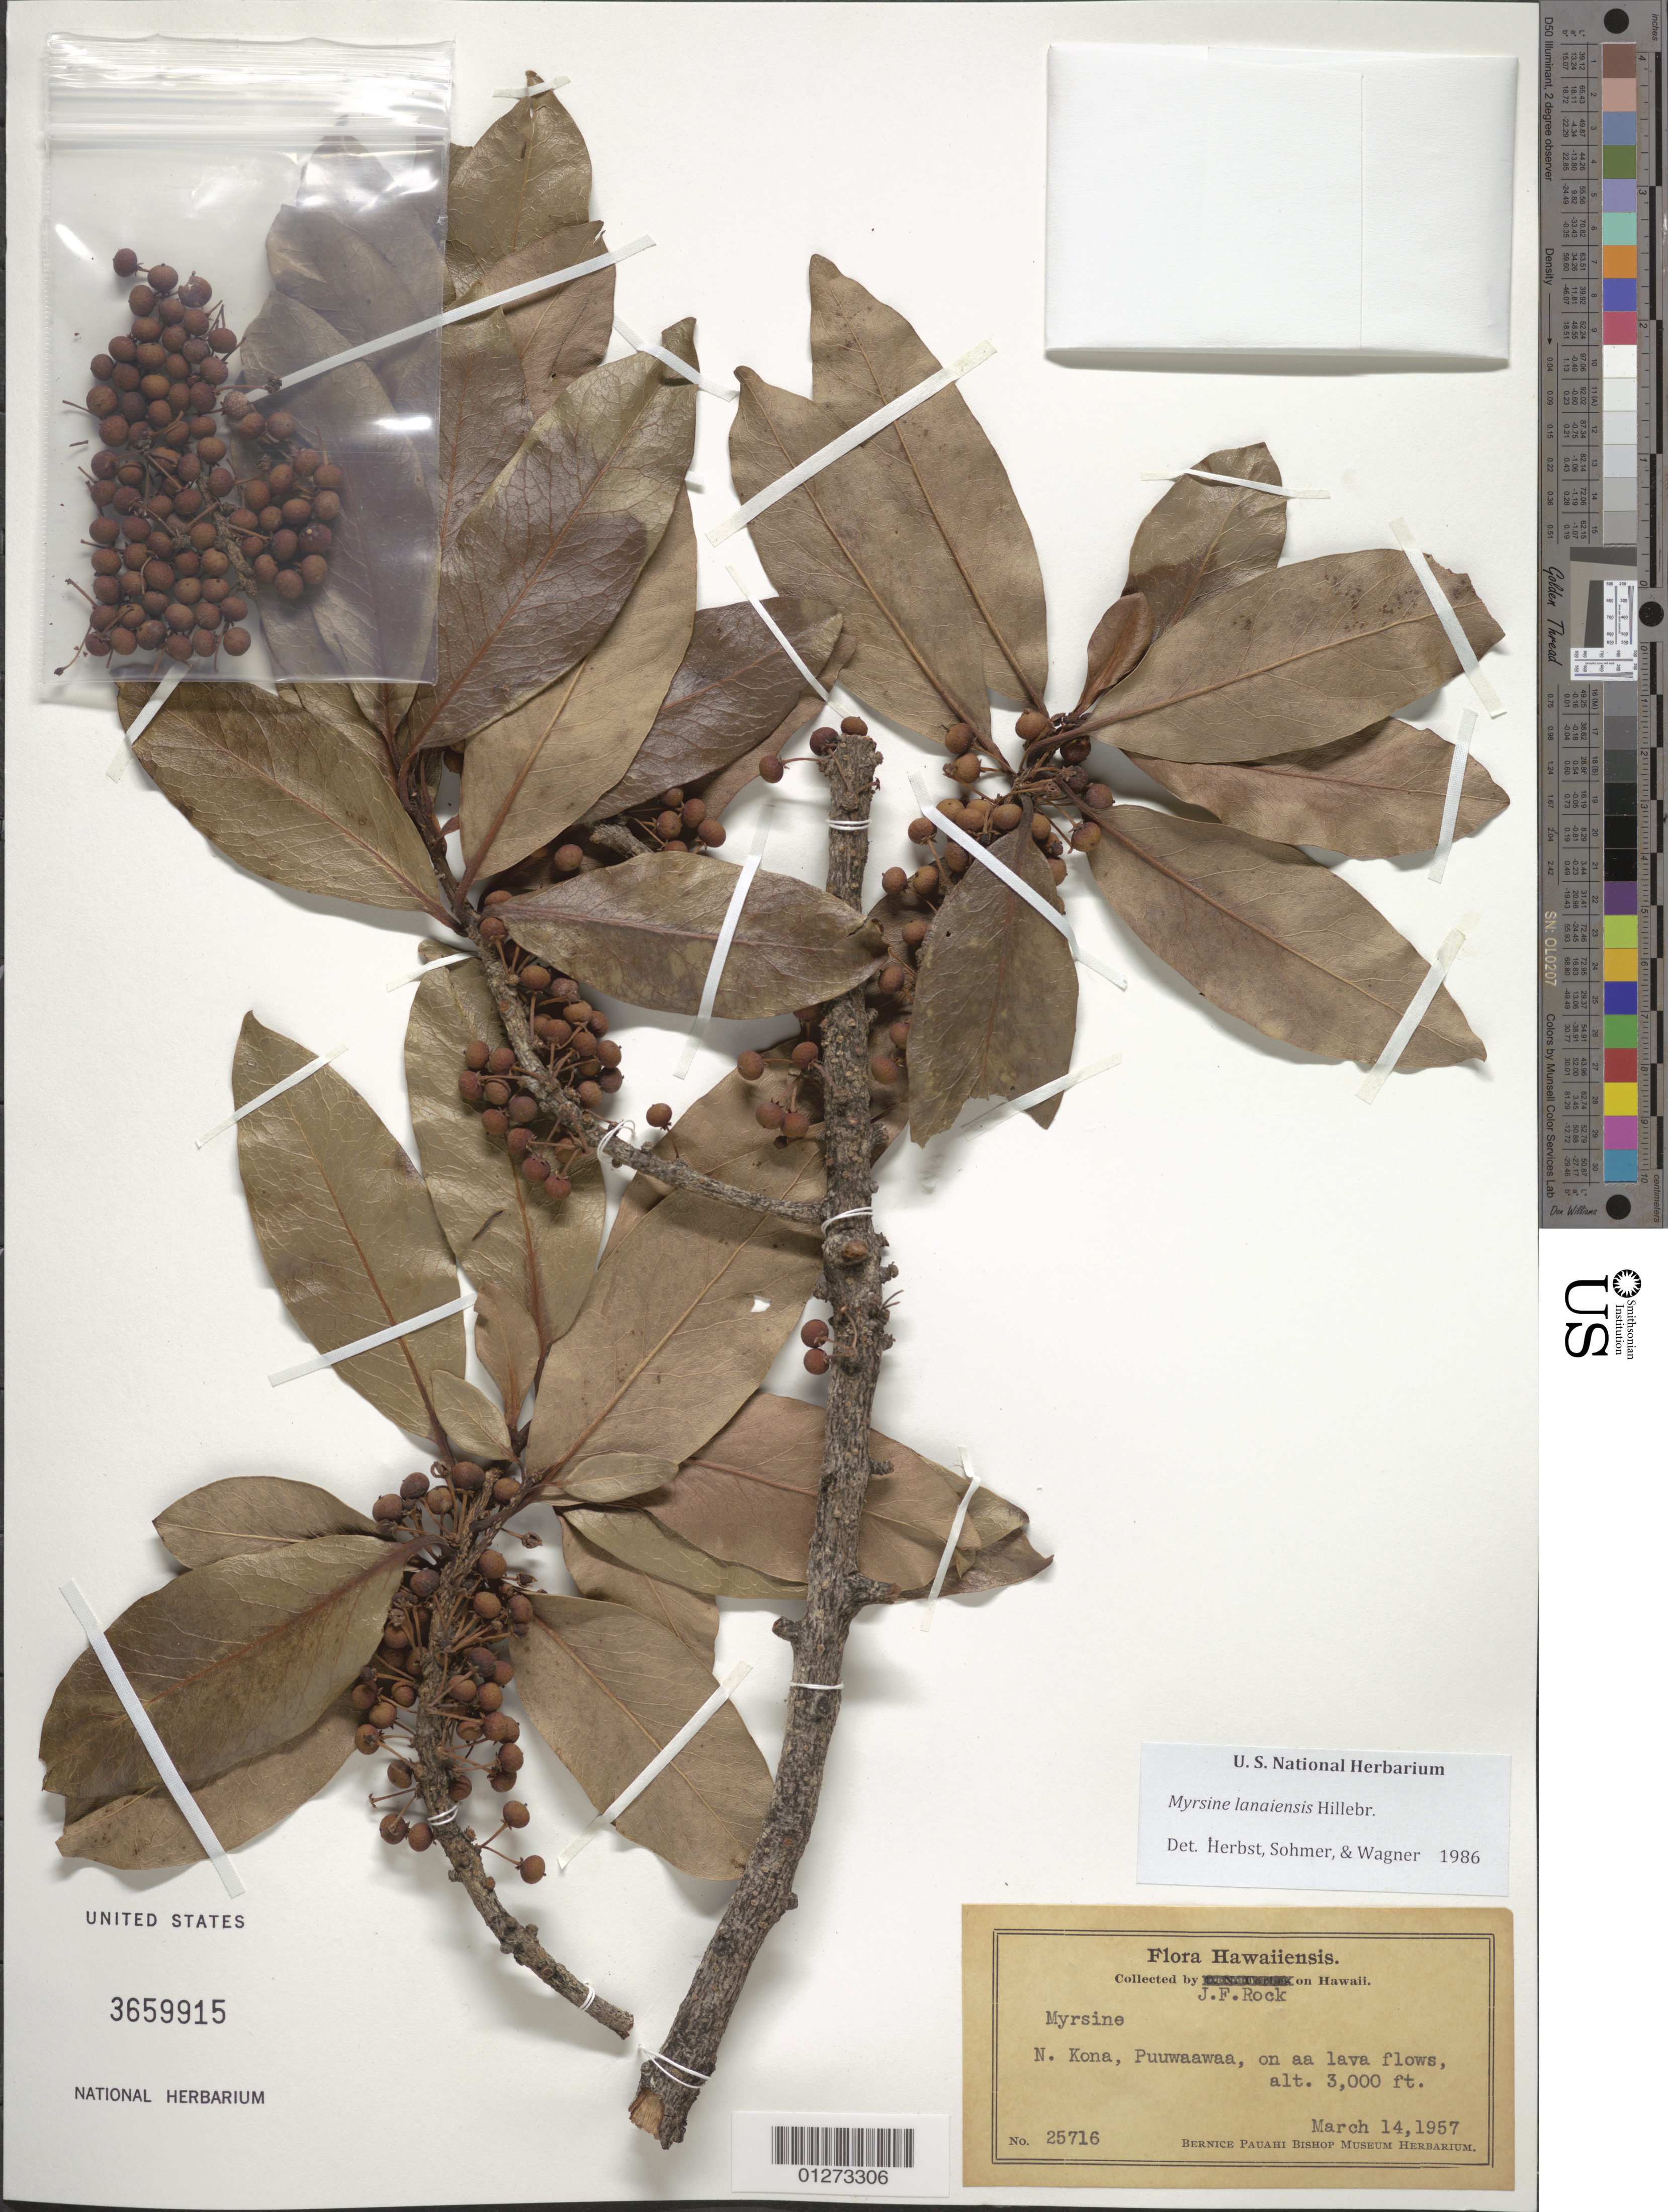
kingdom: Plantae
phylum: Tracheophyta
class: Magnoliopsida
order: Ericales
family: Primulaceae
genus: Myrsine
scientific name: Myrsine lanaiensis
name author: Hillebr.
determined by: Herbst, D. R.; Sohmer, S. H.; Wagner, W. L.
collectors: J. F. Rock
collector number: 25716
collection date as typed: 14 Mar 1957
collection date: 1957-03-14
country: United States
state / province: Hawaii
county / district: Hawaii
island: Hawaii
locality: N Kona, Puuwaawaa, on aa lava flows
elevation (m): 914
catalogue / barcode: US 3659915